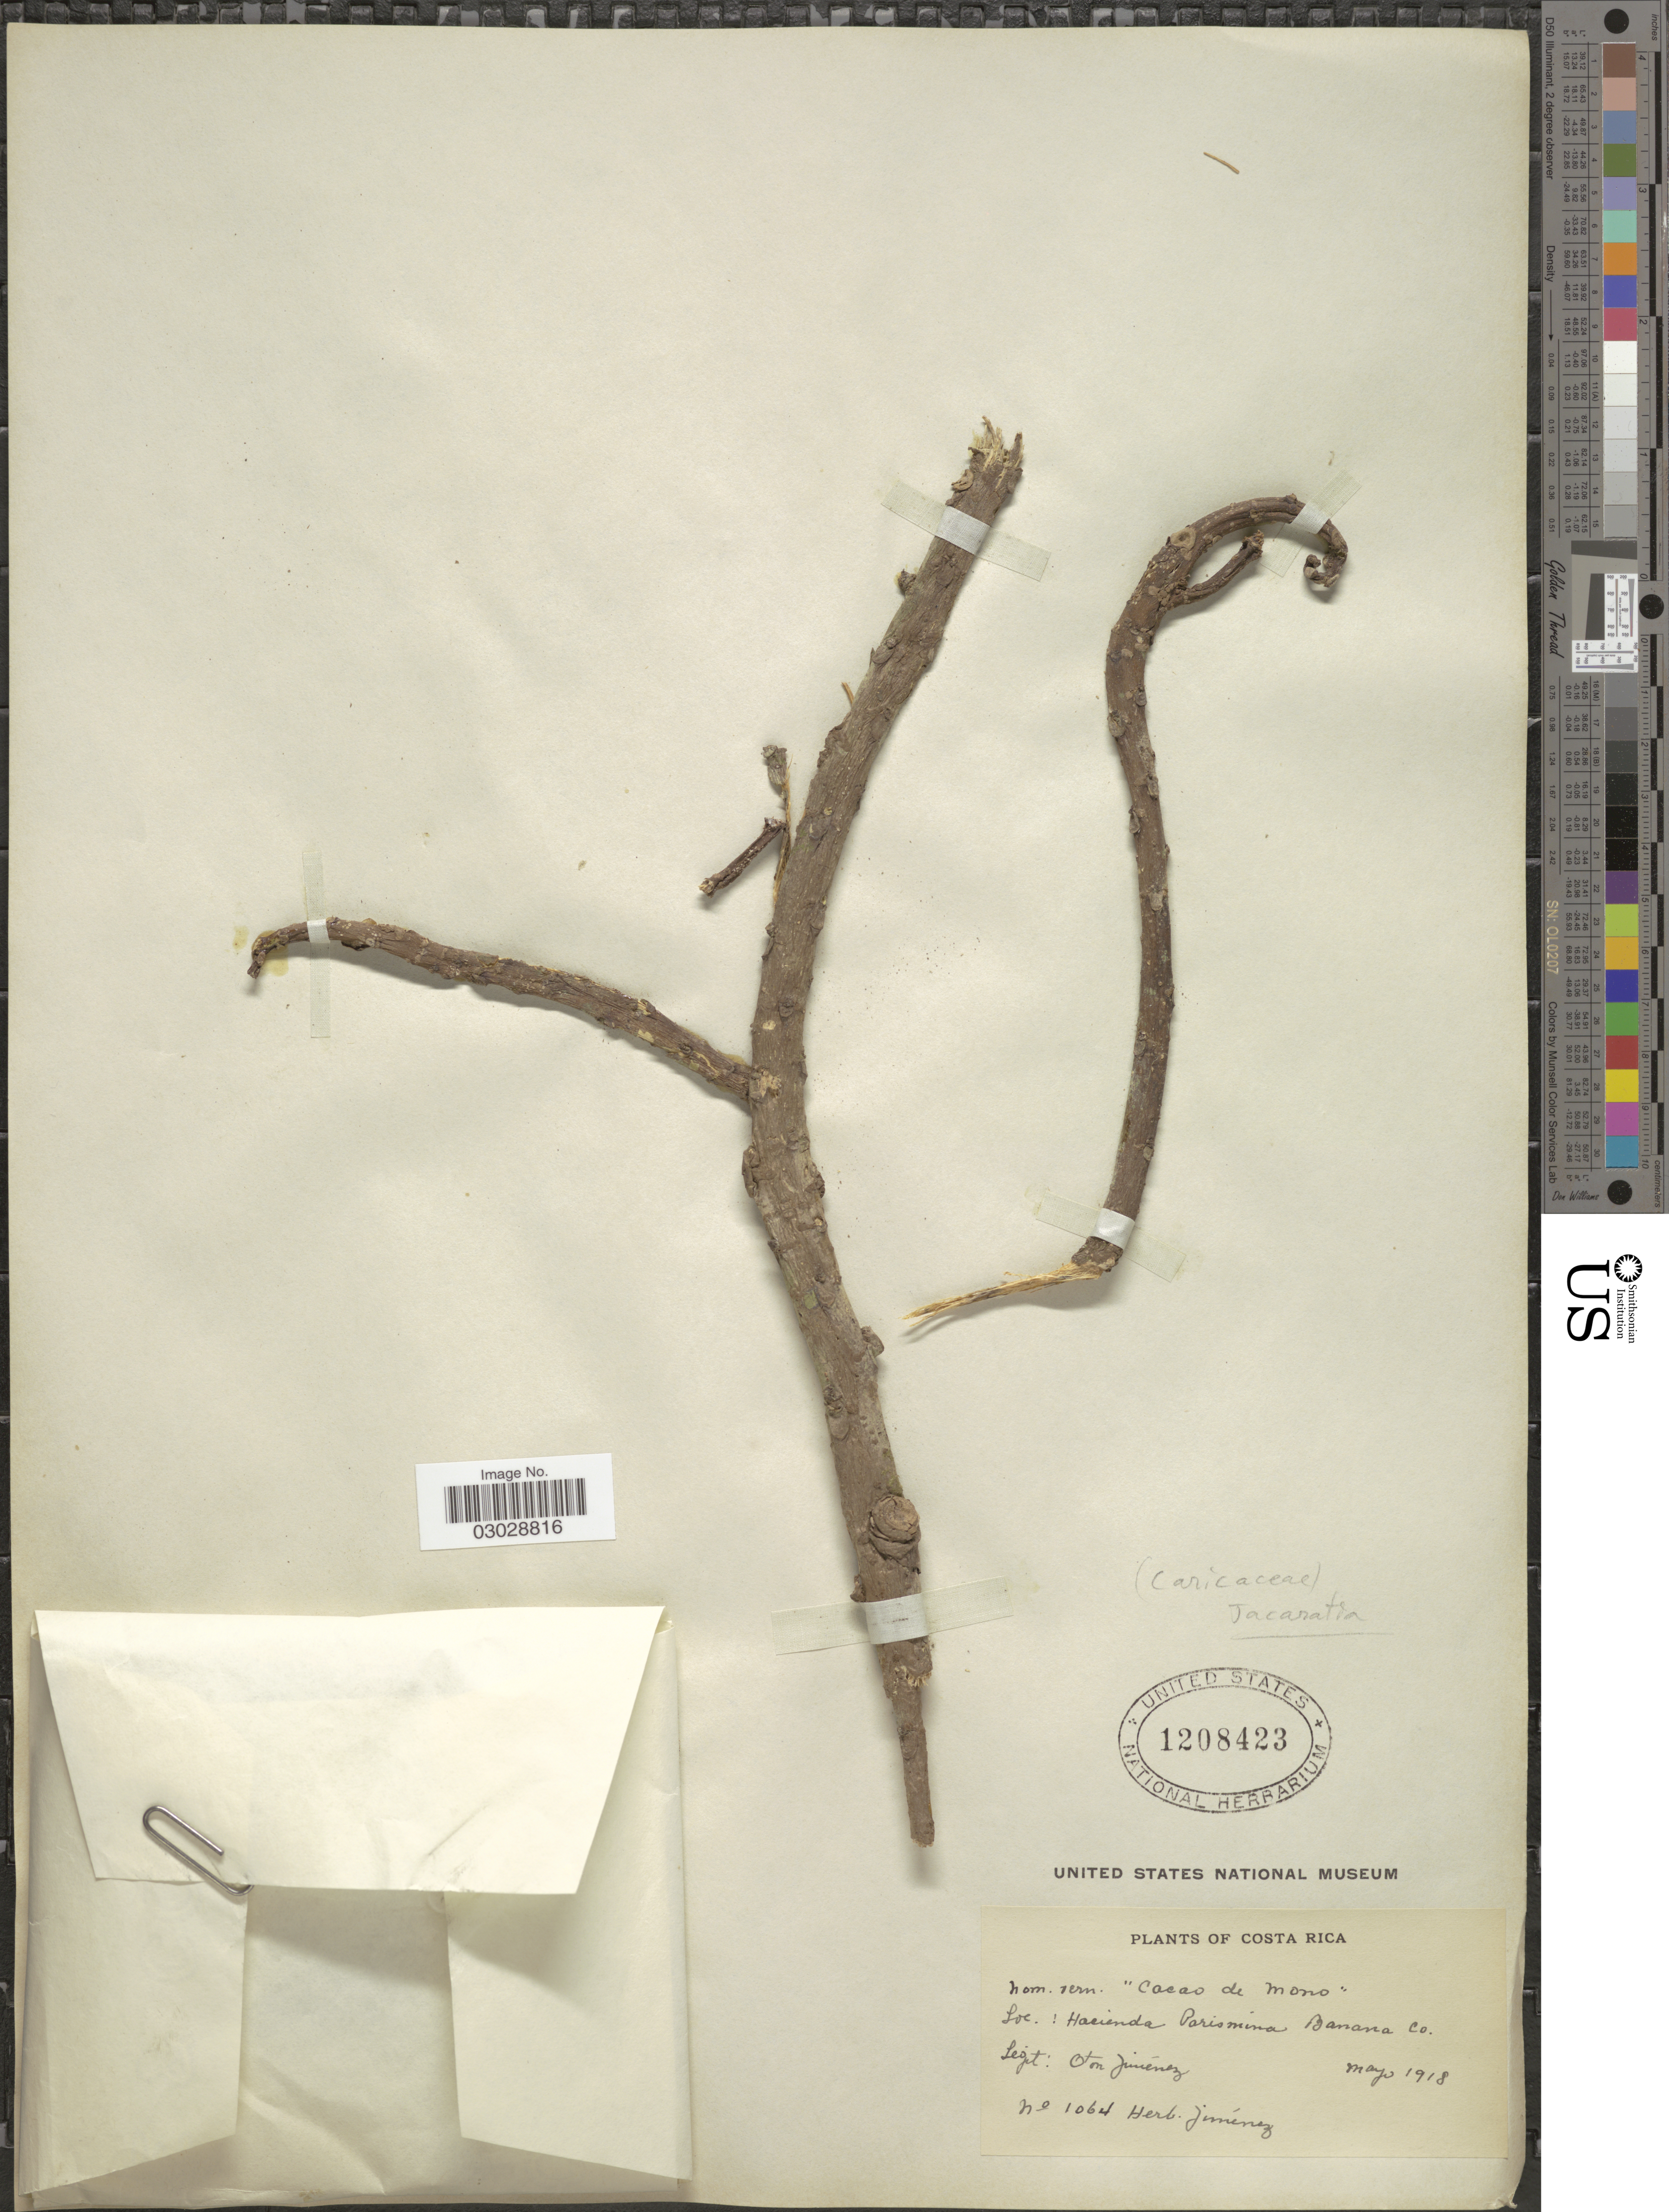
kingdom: Plantae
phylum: Tracheophyta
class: Magnoliopsida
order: Brassicales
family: Caricaceae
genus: Jacaratia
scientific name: Jacaratia sp.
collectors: O. Jimenez L.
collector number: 1064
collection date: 1918-05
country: Costa Rica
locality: Hacienda Parismina Banana Co.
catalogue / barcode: US 1208423